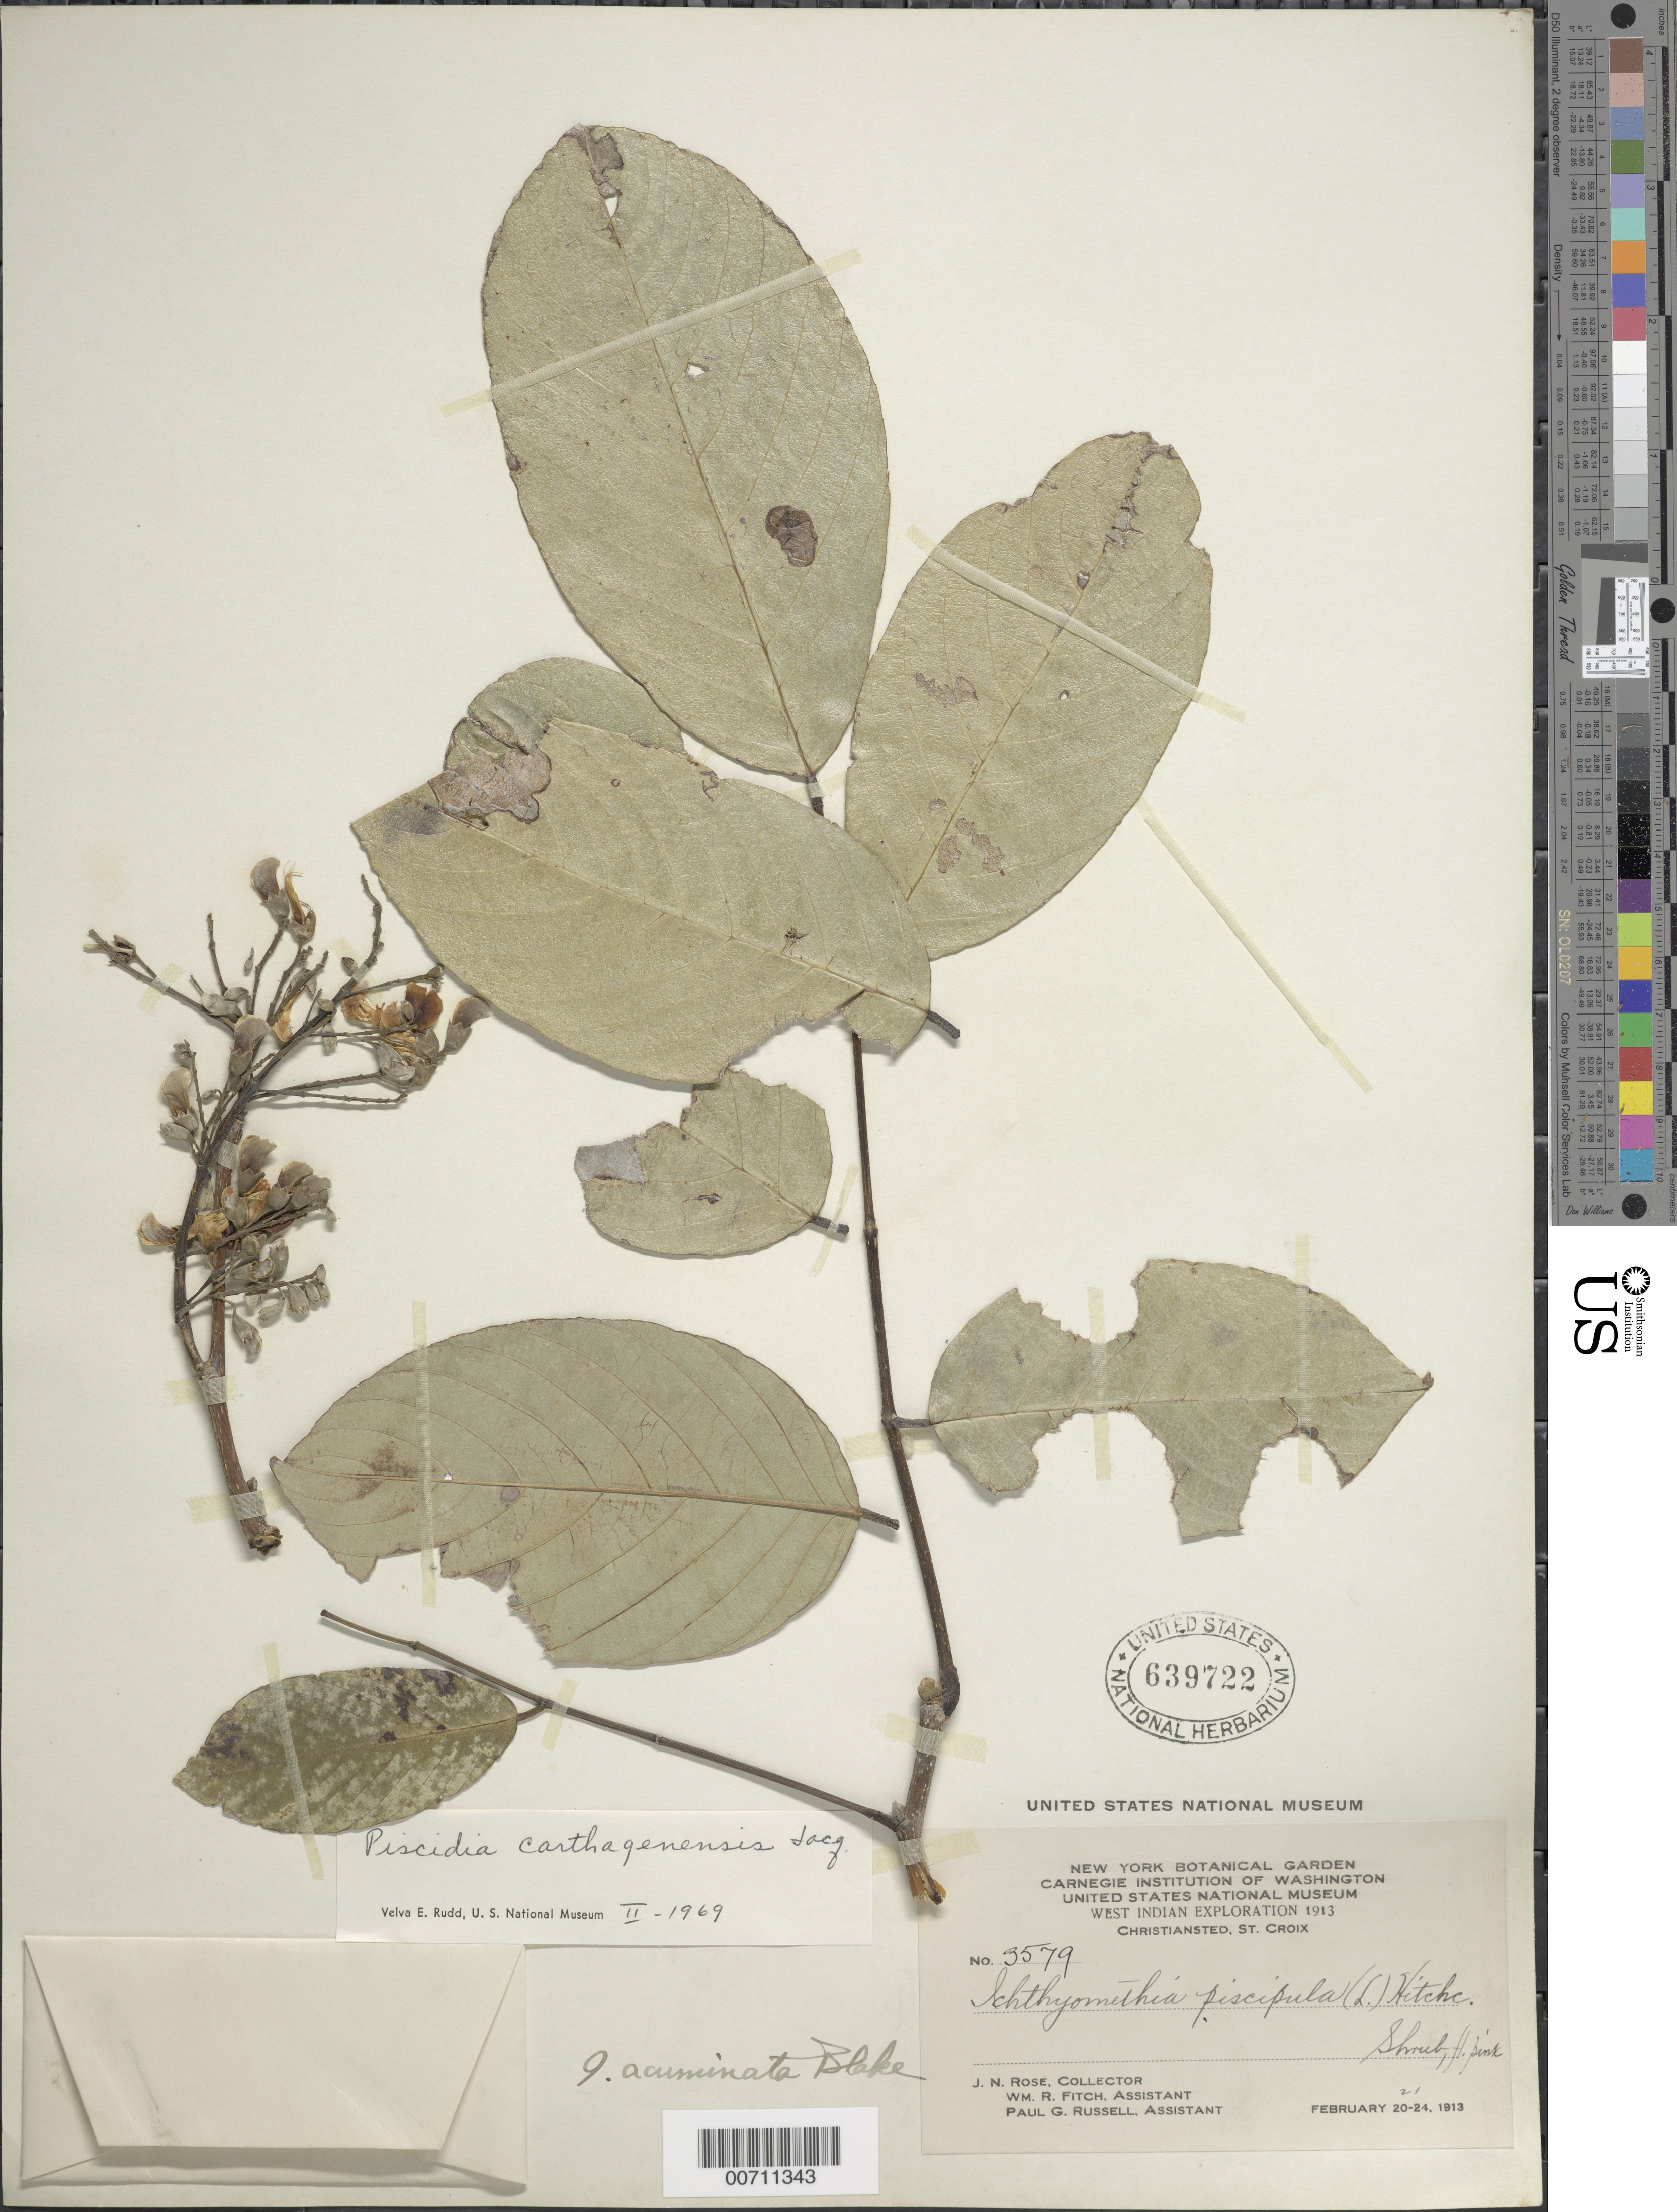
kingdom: Plantae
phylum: Tracheophyta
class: Magnoliopsida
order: Fabales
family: Fabaceae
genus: Piscidia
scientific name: Piscidia carthagenensis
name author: Jacq.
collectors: J. N. Rose, W. R. Fitch & P. G. Russell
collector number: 3579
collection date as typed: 21 Feb 1913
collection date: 1913-02-21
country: U.S. Virgin Islands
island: St. Croix Island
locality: Christiansted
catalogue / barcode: US 639722